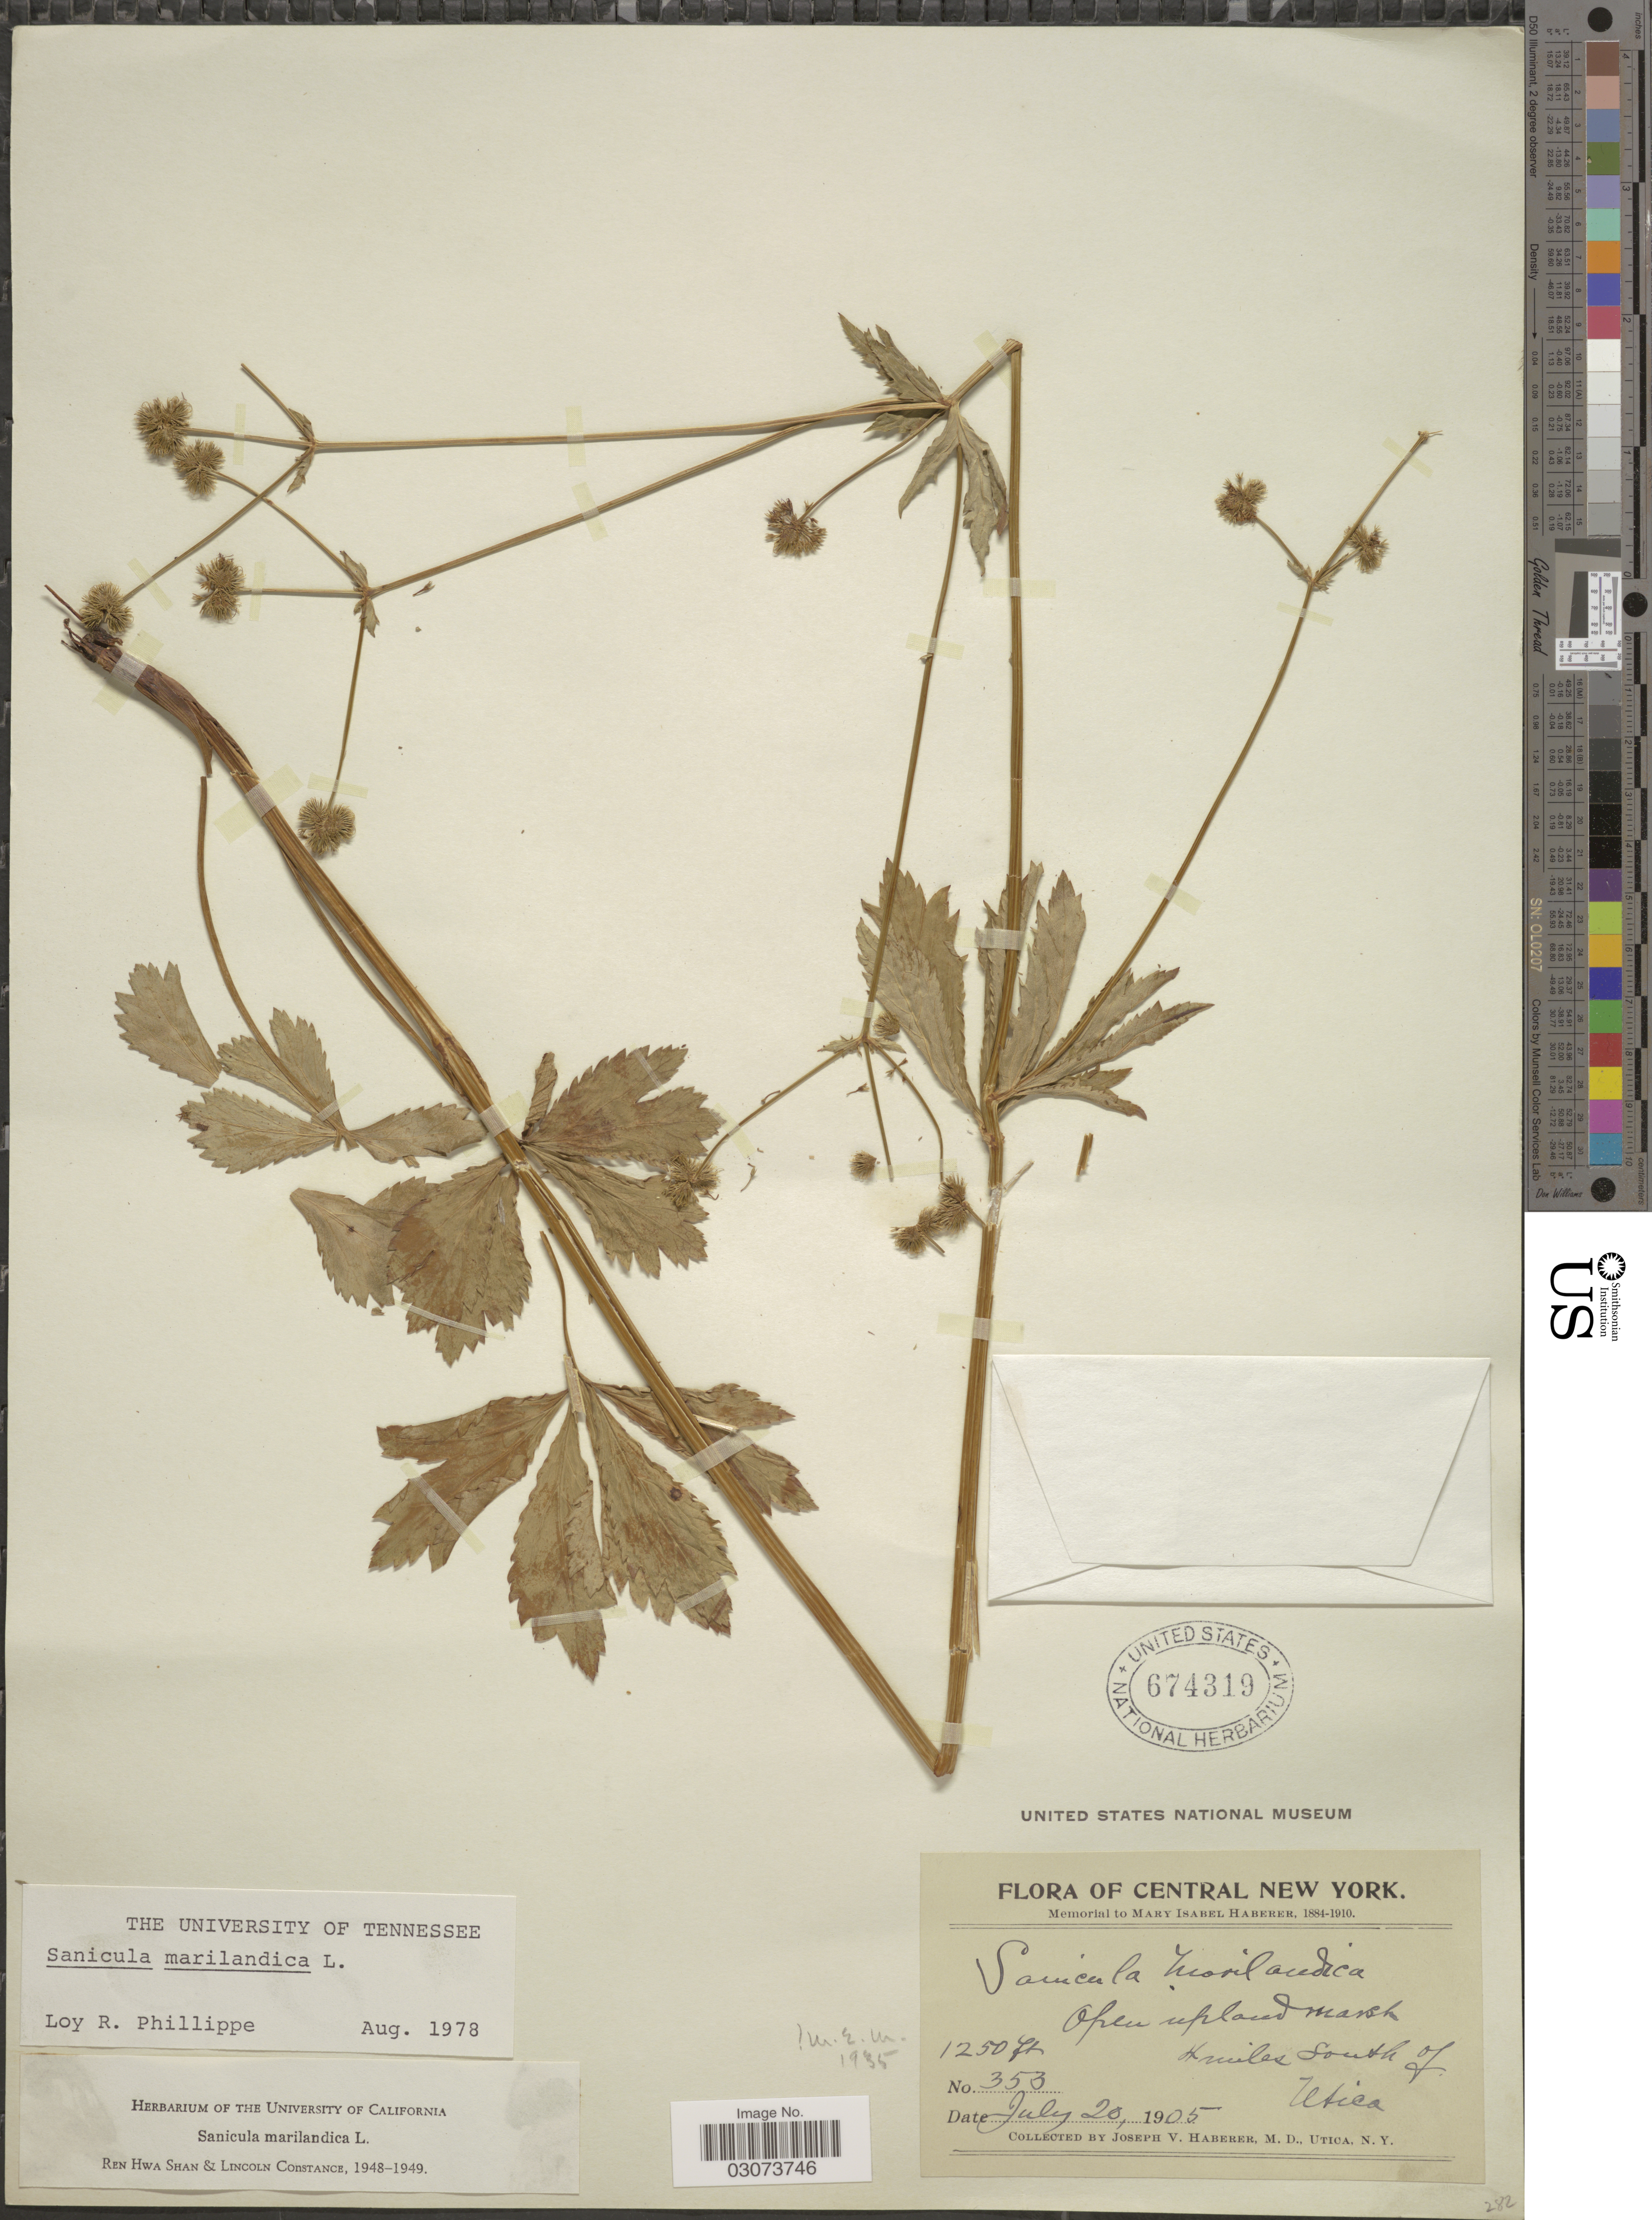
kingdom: Plantae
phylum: Tracheophyta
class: Magnoliopsida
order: Apiales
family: Apiaceae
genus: Sanicula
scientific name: Sanicula marilandica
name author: L.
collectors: J. V. Haberer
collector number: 353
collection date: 1905-07-20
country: United States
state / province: New York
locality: Central New York. 4 miles south of Utica.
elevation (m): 381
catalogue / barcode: US 674319